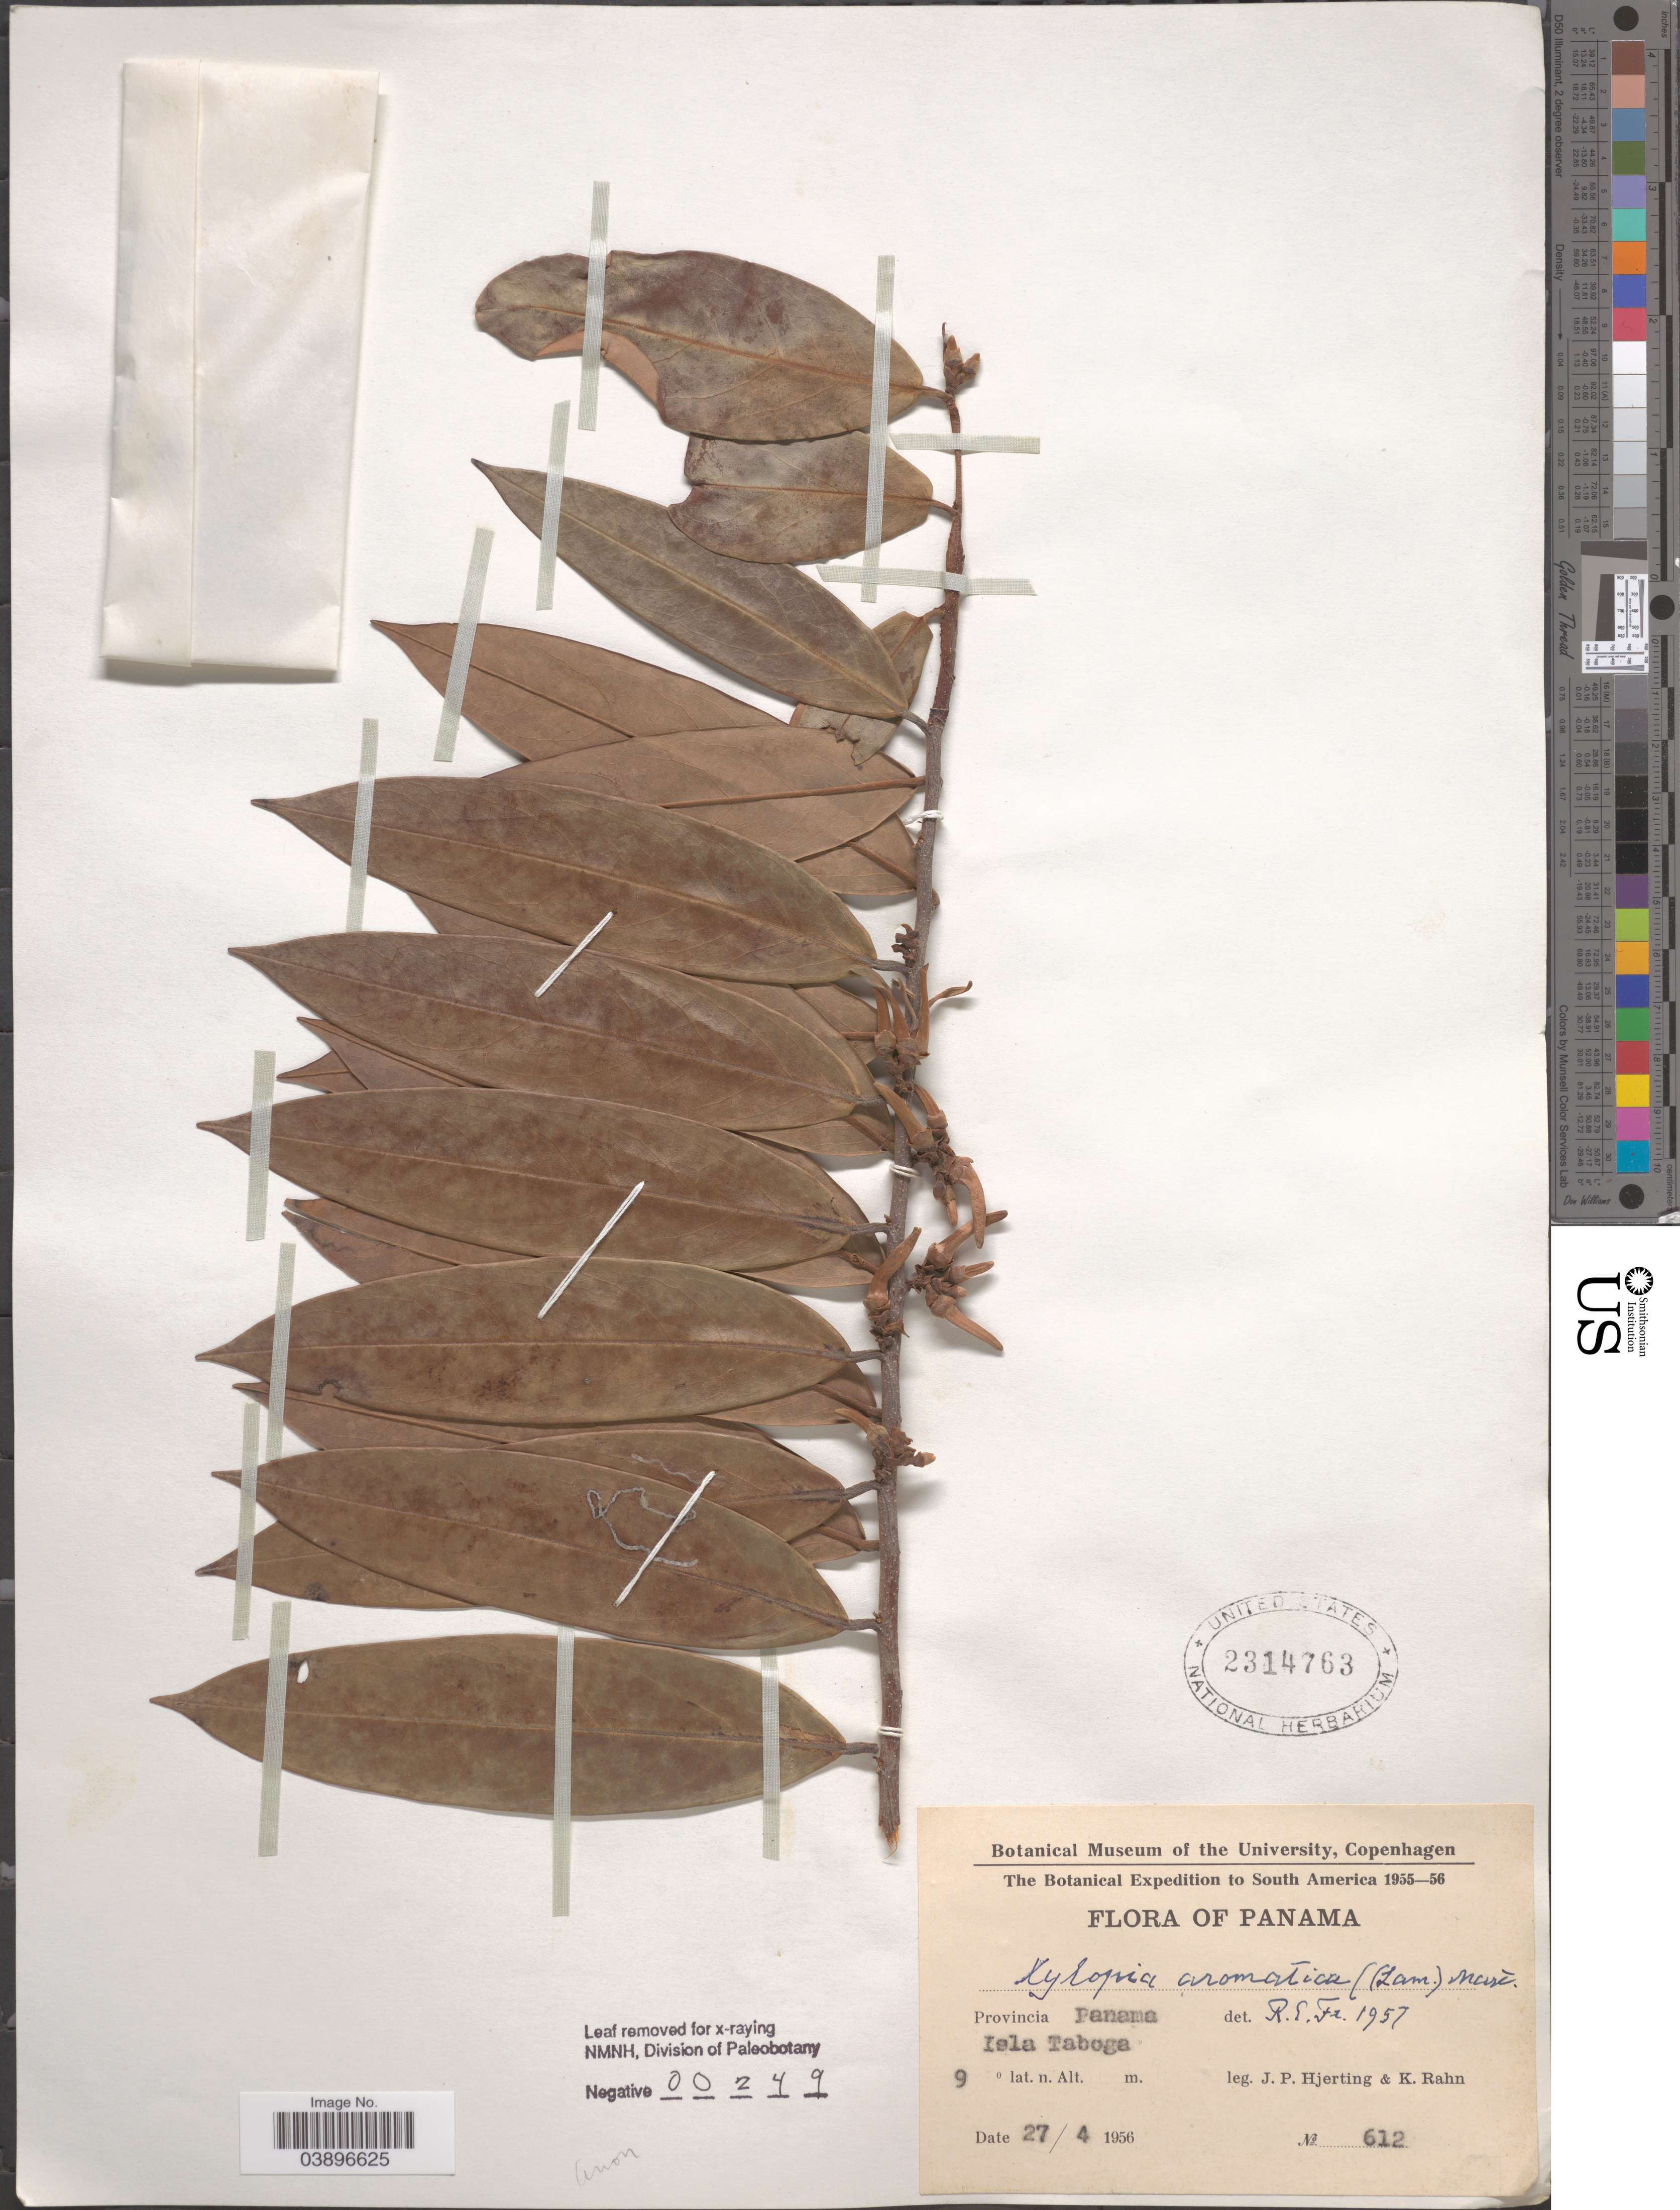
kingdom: Plantae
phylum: Tracheophyta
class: Magnoliopsida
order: Magnoliales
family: Annonaceae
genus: Xylopia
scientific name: Xylopia aromatica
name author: (Lam.) Mart.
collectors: J. P. Hjerting & K. Rahn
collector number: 612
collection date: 1956-04-27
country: Panama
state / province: Panamá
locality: Isla Taboga.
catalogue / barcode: US 2314763